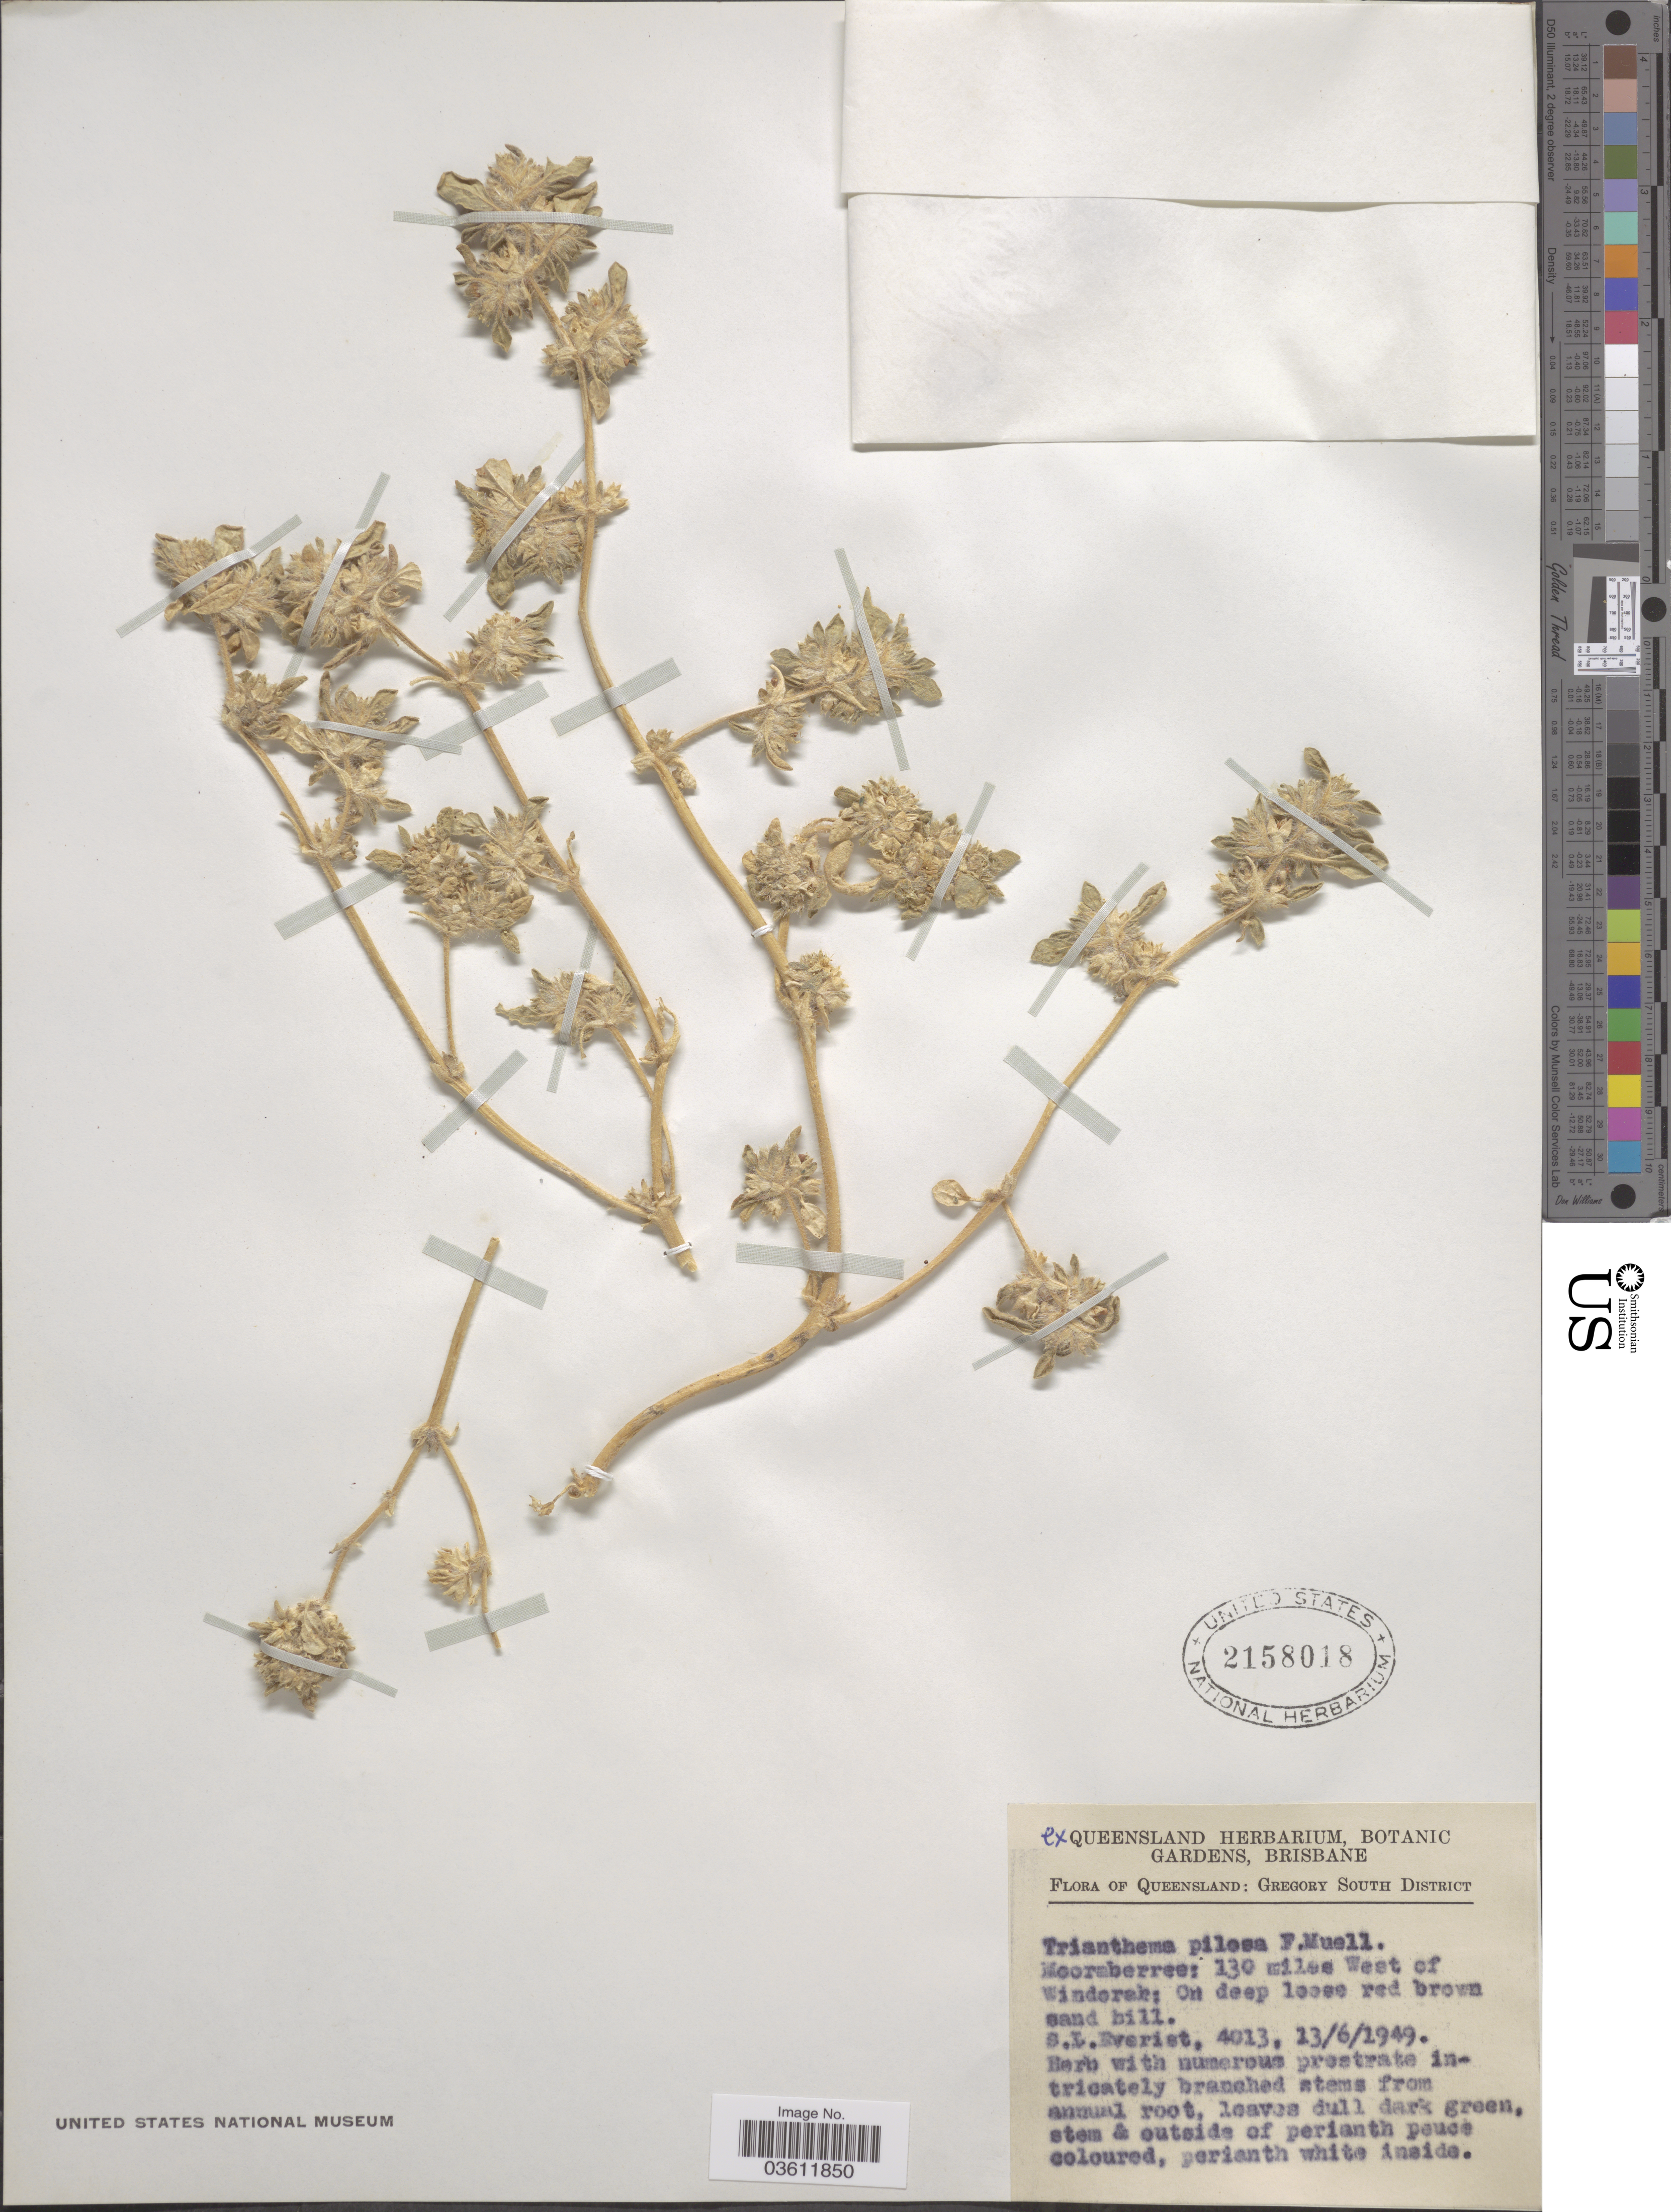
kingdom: Plantae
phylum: Tracheophyta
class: Magnoliopsida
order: Caryophyllales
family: Aizoaceae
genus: Trianthema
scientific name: Trianthema pilosum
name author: F. Muell.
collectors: S. Everist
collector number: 4013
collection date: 1949-06-13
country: Australia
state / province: Queensland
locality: Gregory South District. Mooraberree: 130 miles West of Windorah.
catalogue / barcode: US 2158018